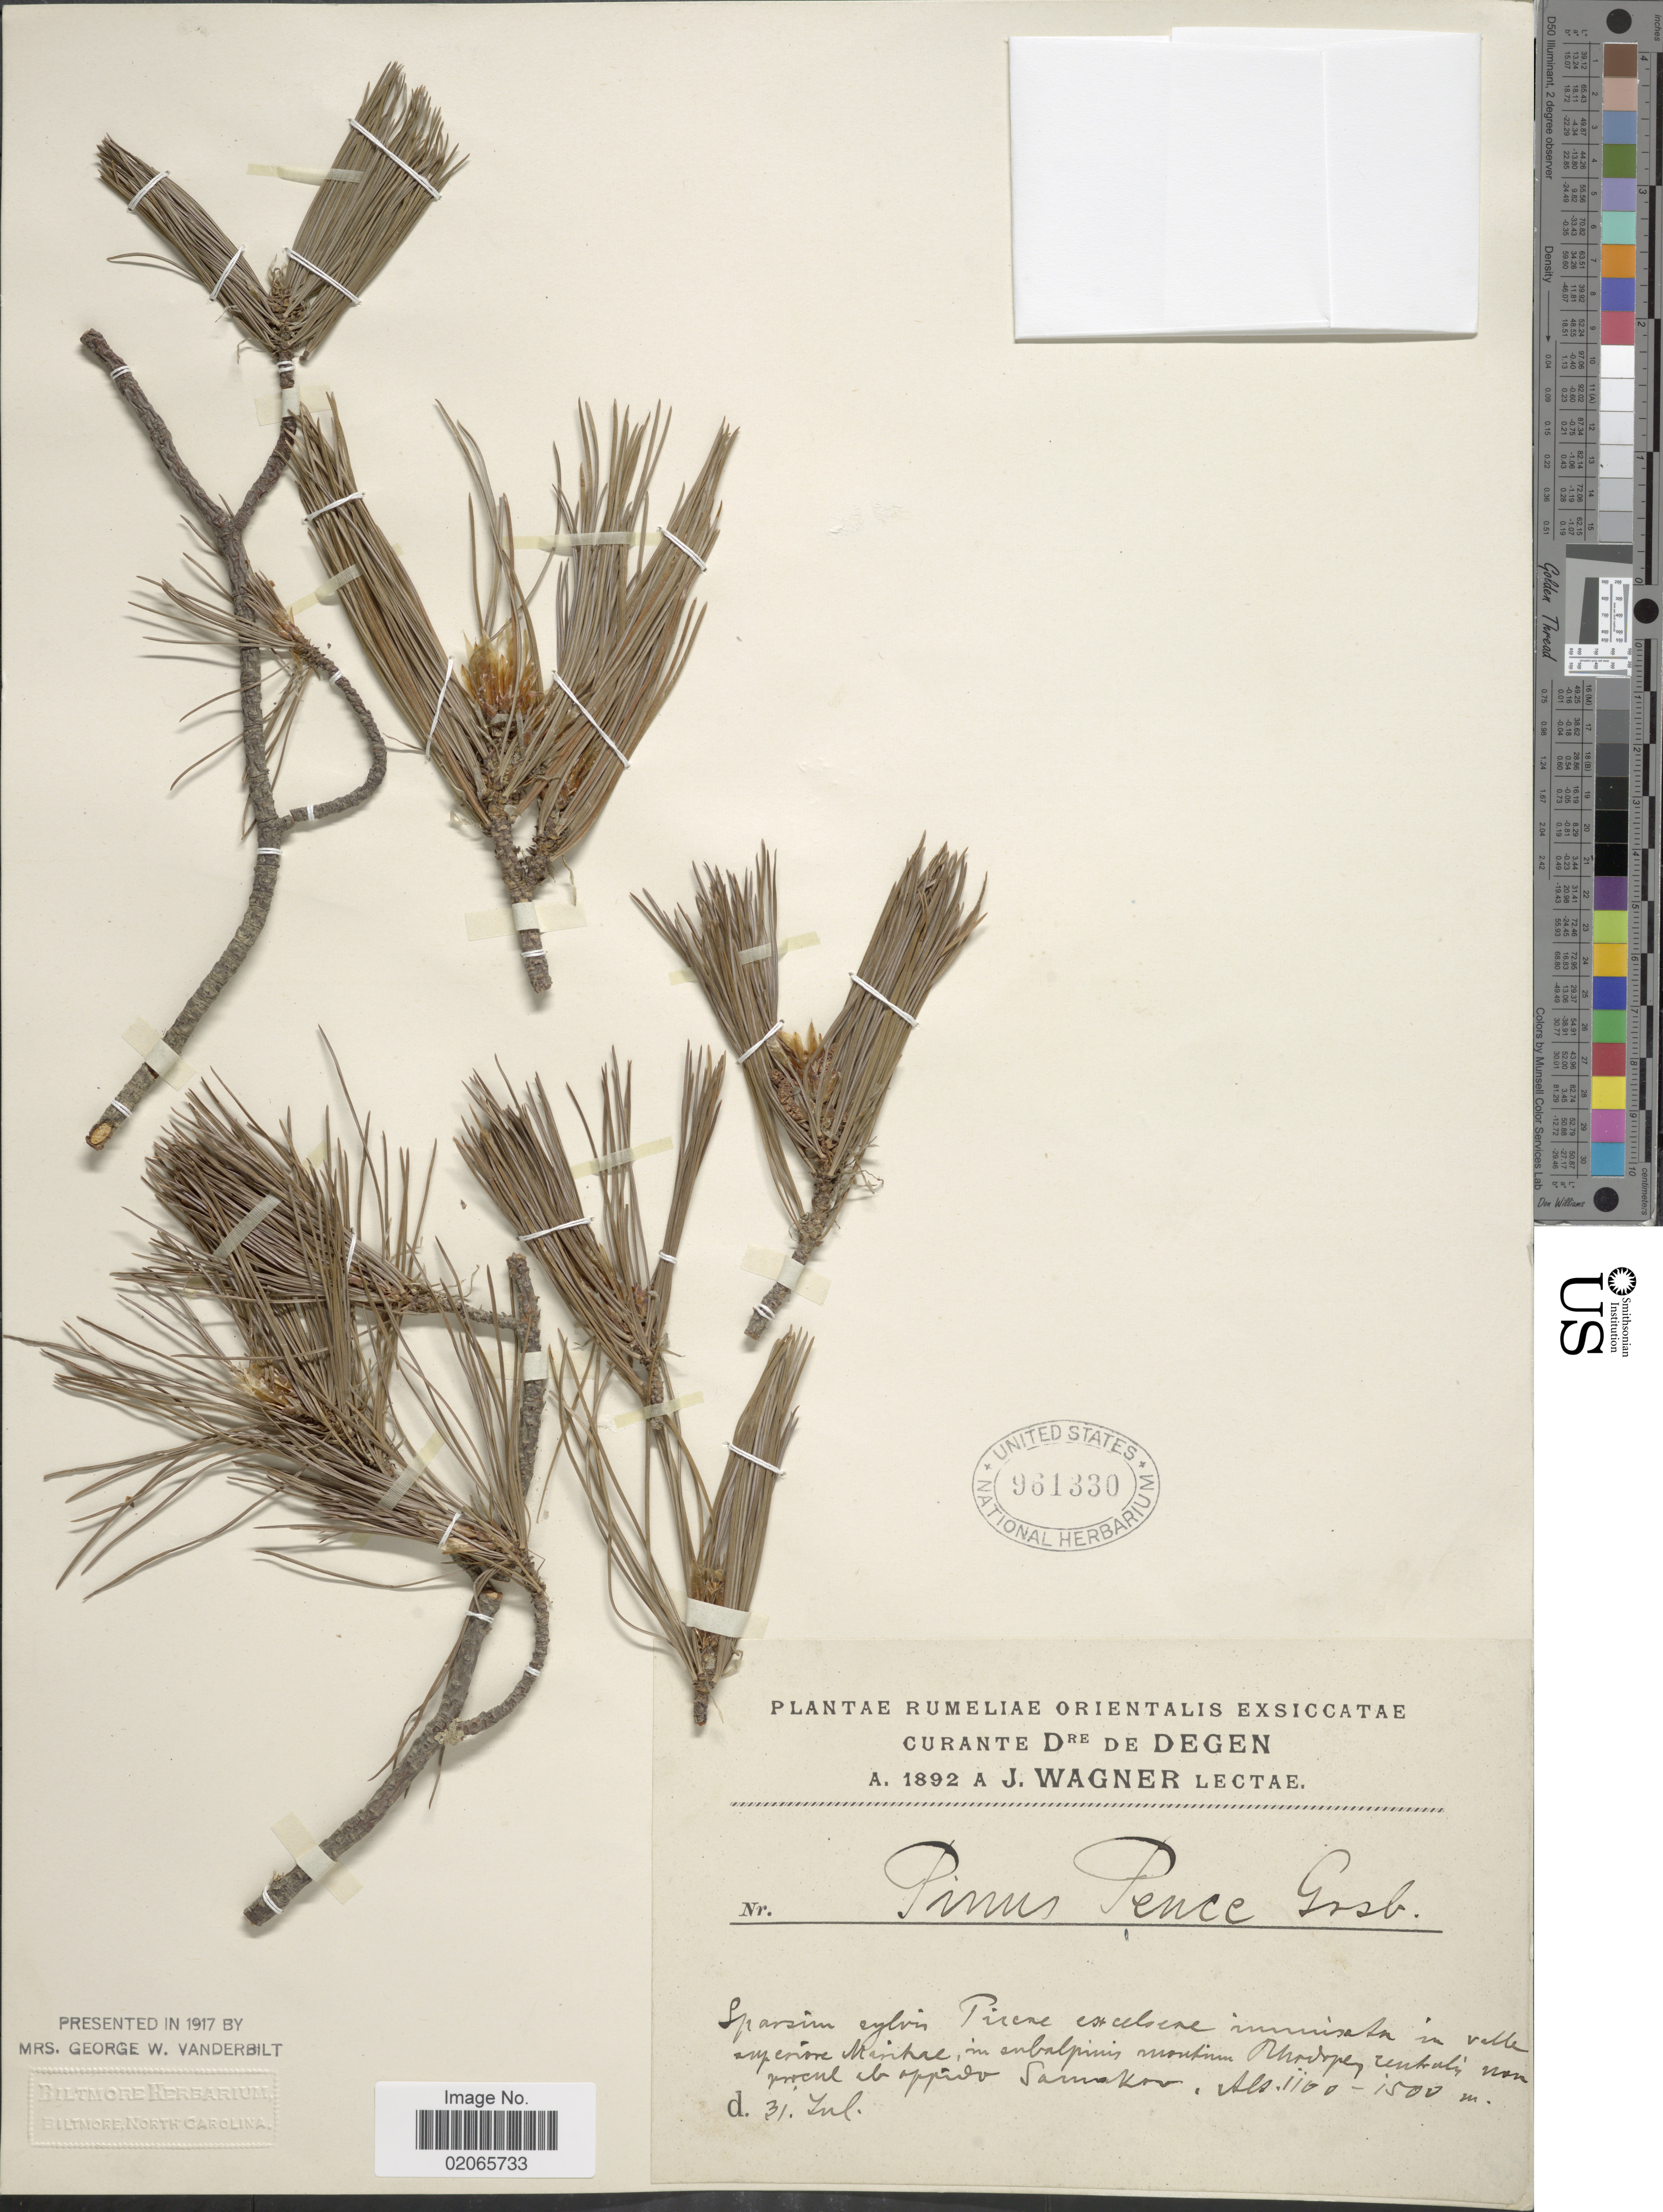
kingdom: Plantae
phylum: Tracheophyta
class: Pinopsida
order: Pinales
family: Pinaceae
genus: Pinus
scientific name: Pinus peuce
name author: Griseb.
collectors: J. Wagner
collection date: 1893-07-31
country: Romania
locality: Rumelia Orientalis, Curante dre de Degen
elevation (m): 1100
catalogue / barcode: US 961330